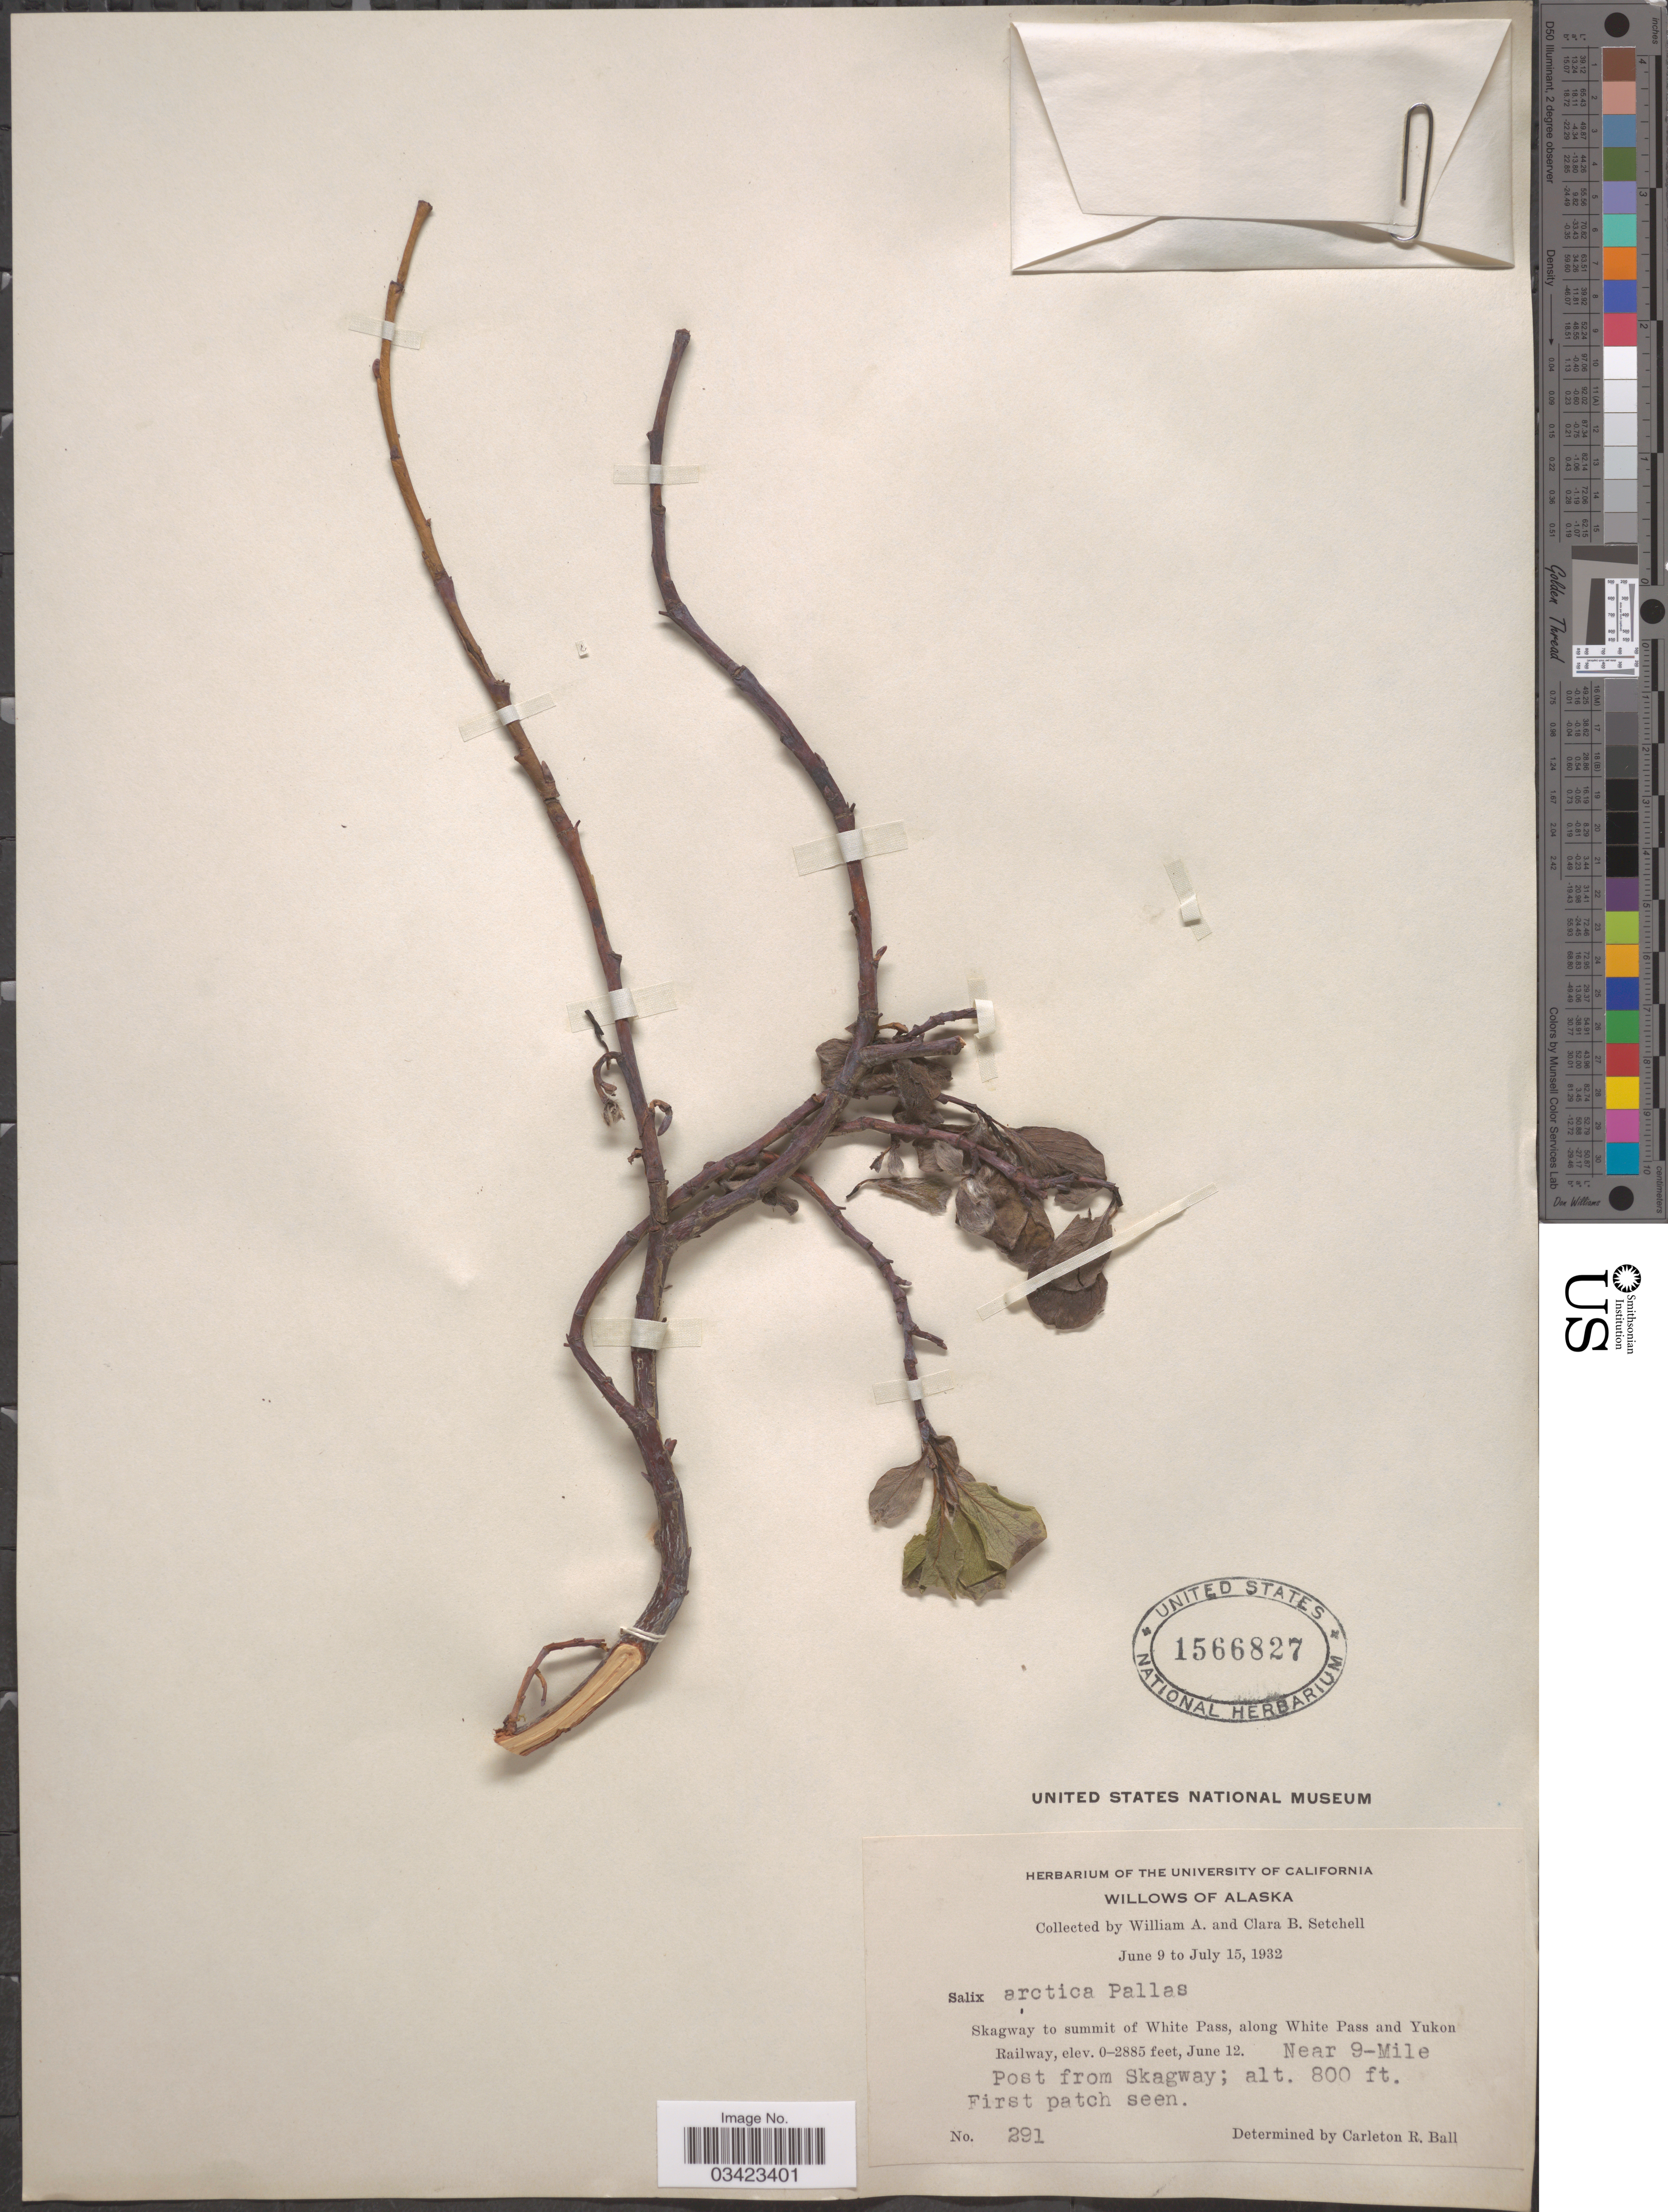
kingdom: Plantae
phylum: Tracheophyta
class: Magnoliopsida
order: Malpighiales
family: Salicaceae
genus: Salix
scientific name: Salix arctica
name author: Pall.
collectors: W. Setchell & C. B. Setchell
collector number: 291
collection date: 1932-06-09/1932-07-15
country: United States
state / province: Alaska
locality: Skagway to summit of White Pass, along White Pass and Yukon Railway. Near 9-Mile Post from Skagway.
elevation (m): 244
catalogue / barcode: US 1566827